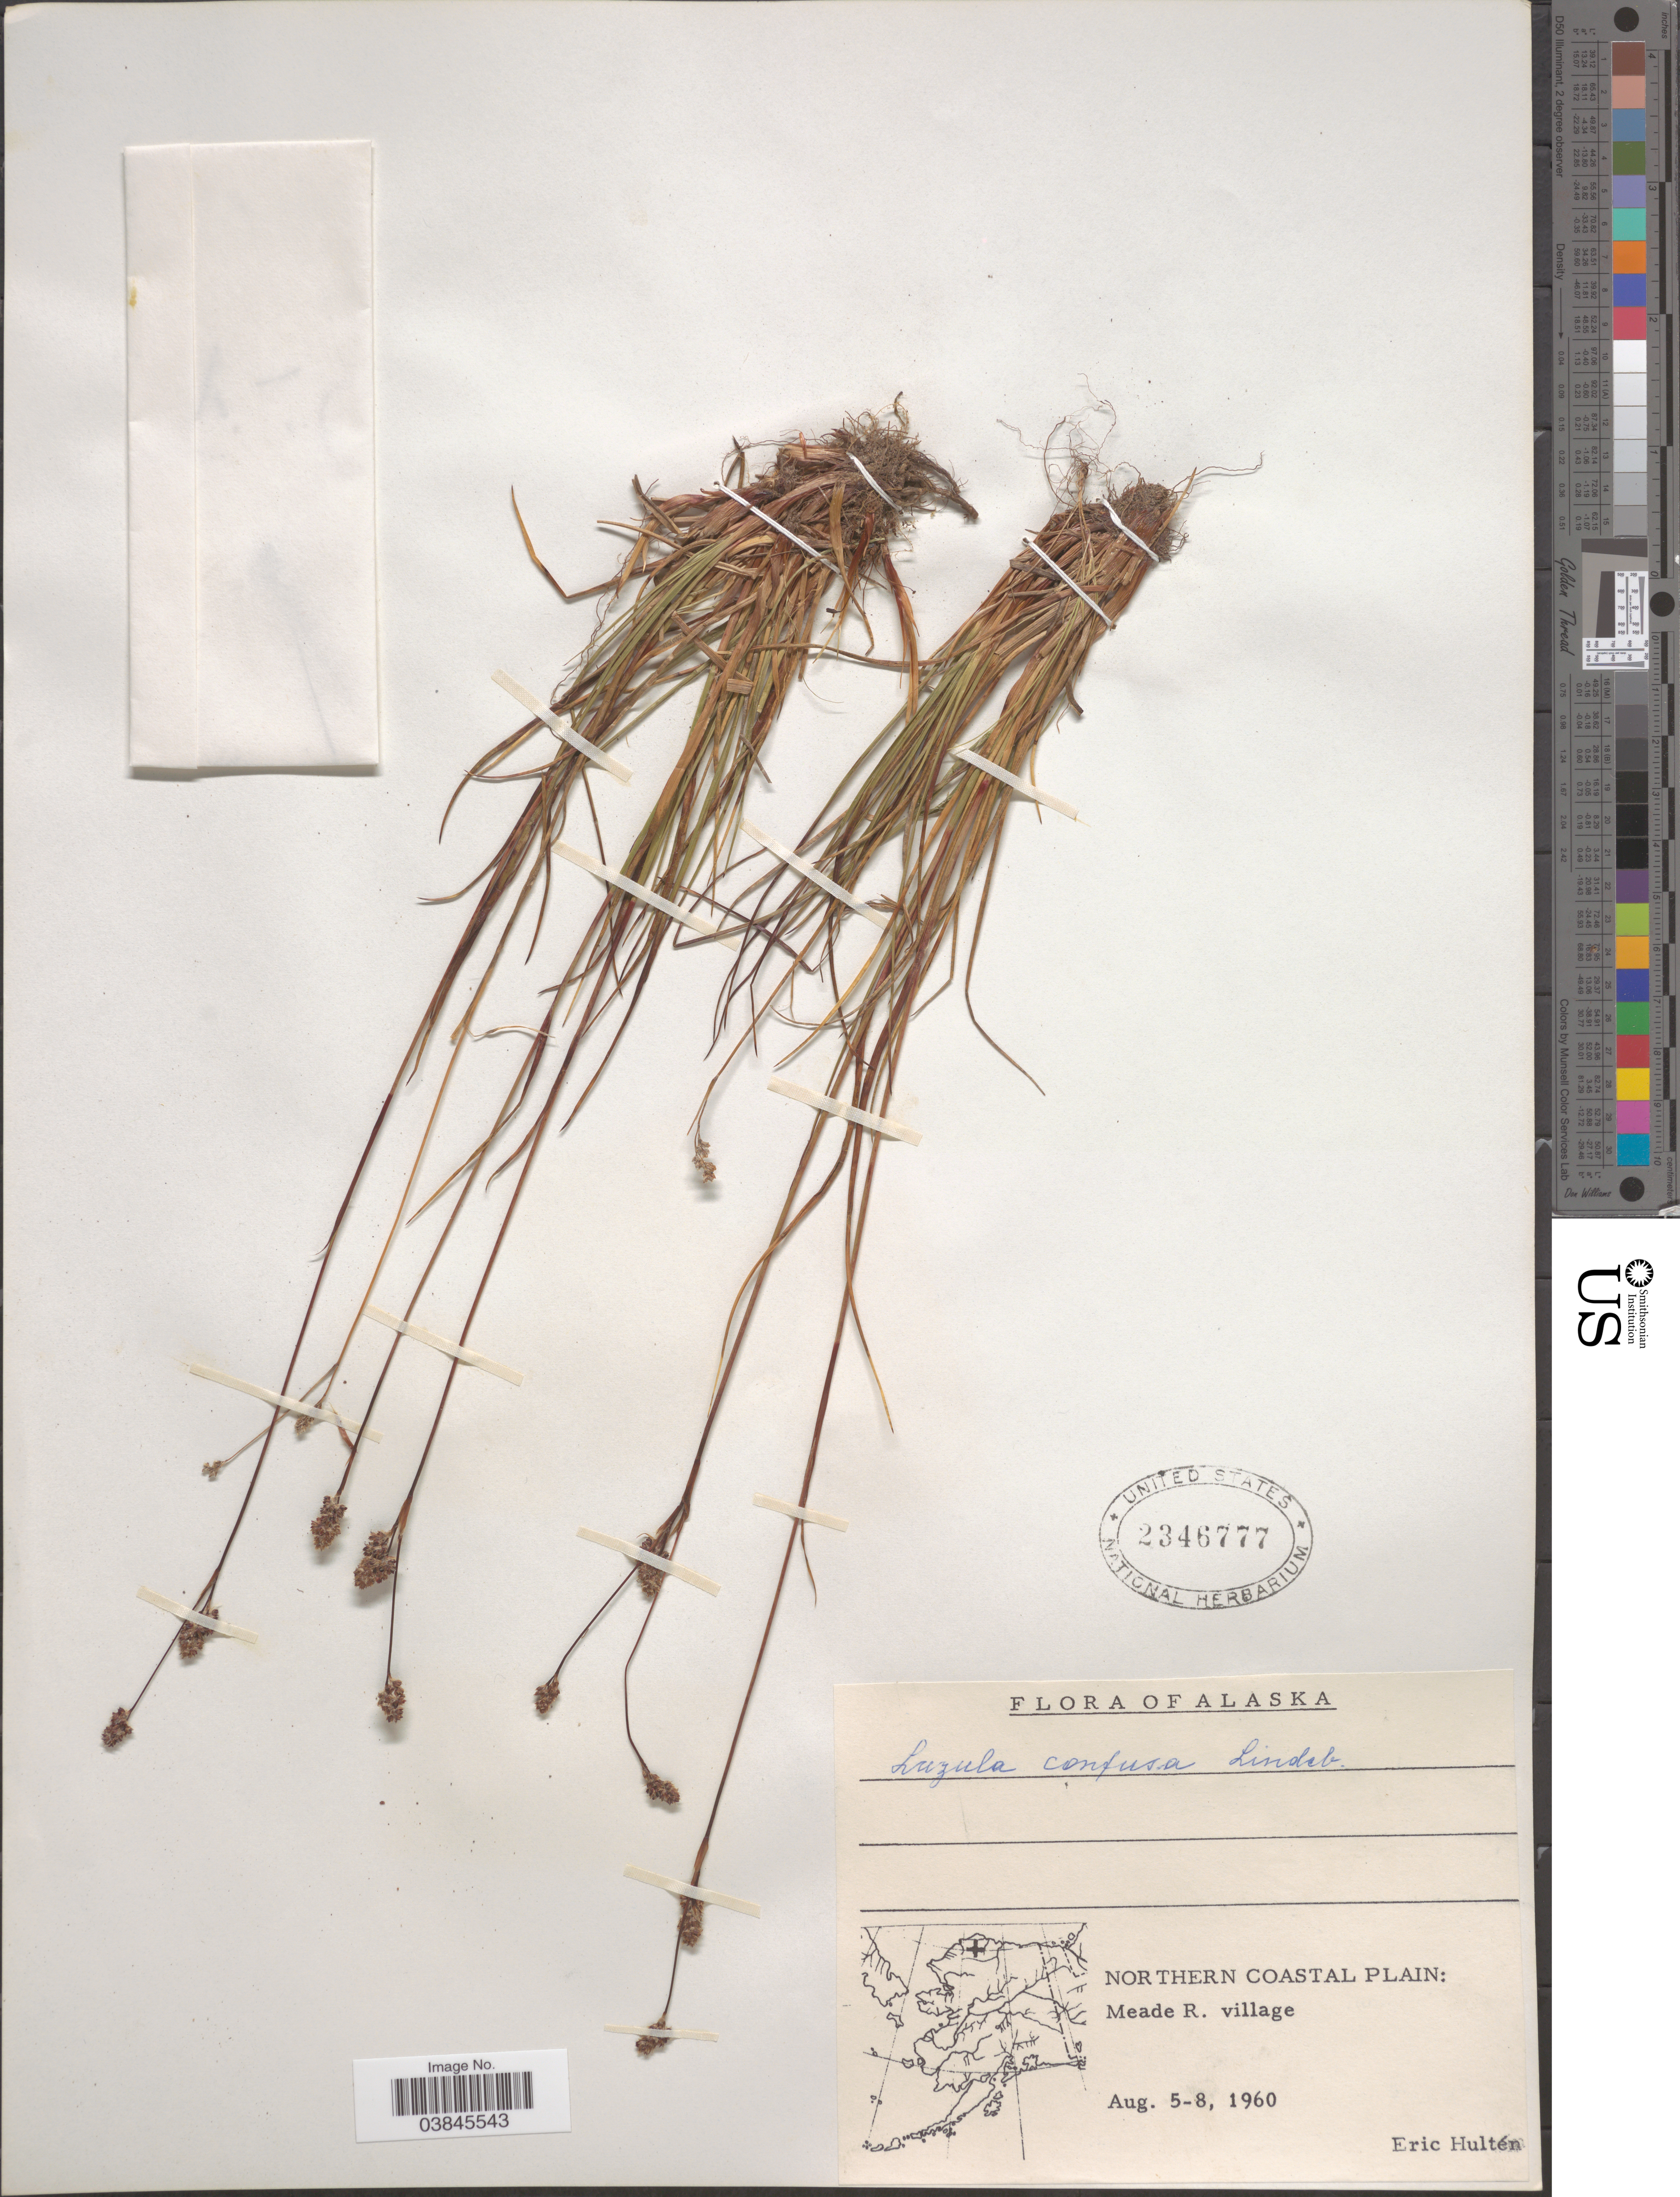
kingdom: Plantae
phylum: Tracheophyta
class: Liliopsida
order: Poales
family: Juncaceae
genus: Luzula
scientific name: Luzula confusa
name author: Lindeb.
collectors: E. G. Hultén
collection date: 1960-08-05/1960-08-08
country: United States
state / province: Alaska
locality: Northern Coastal Plain: Meade R. village.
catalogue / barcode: US 2346777